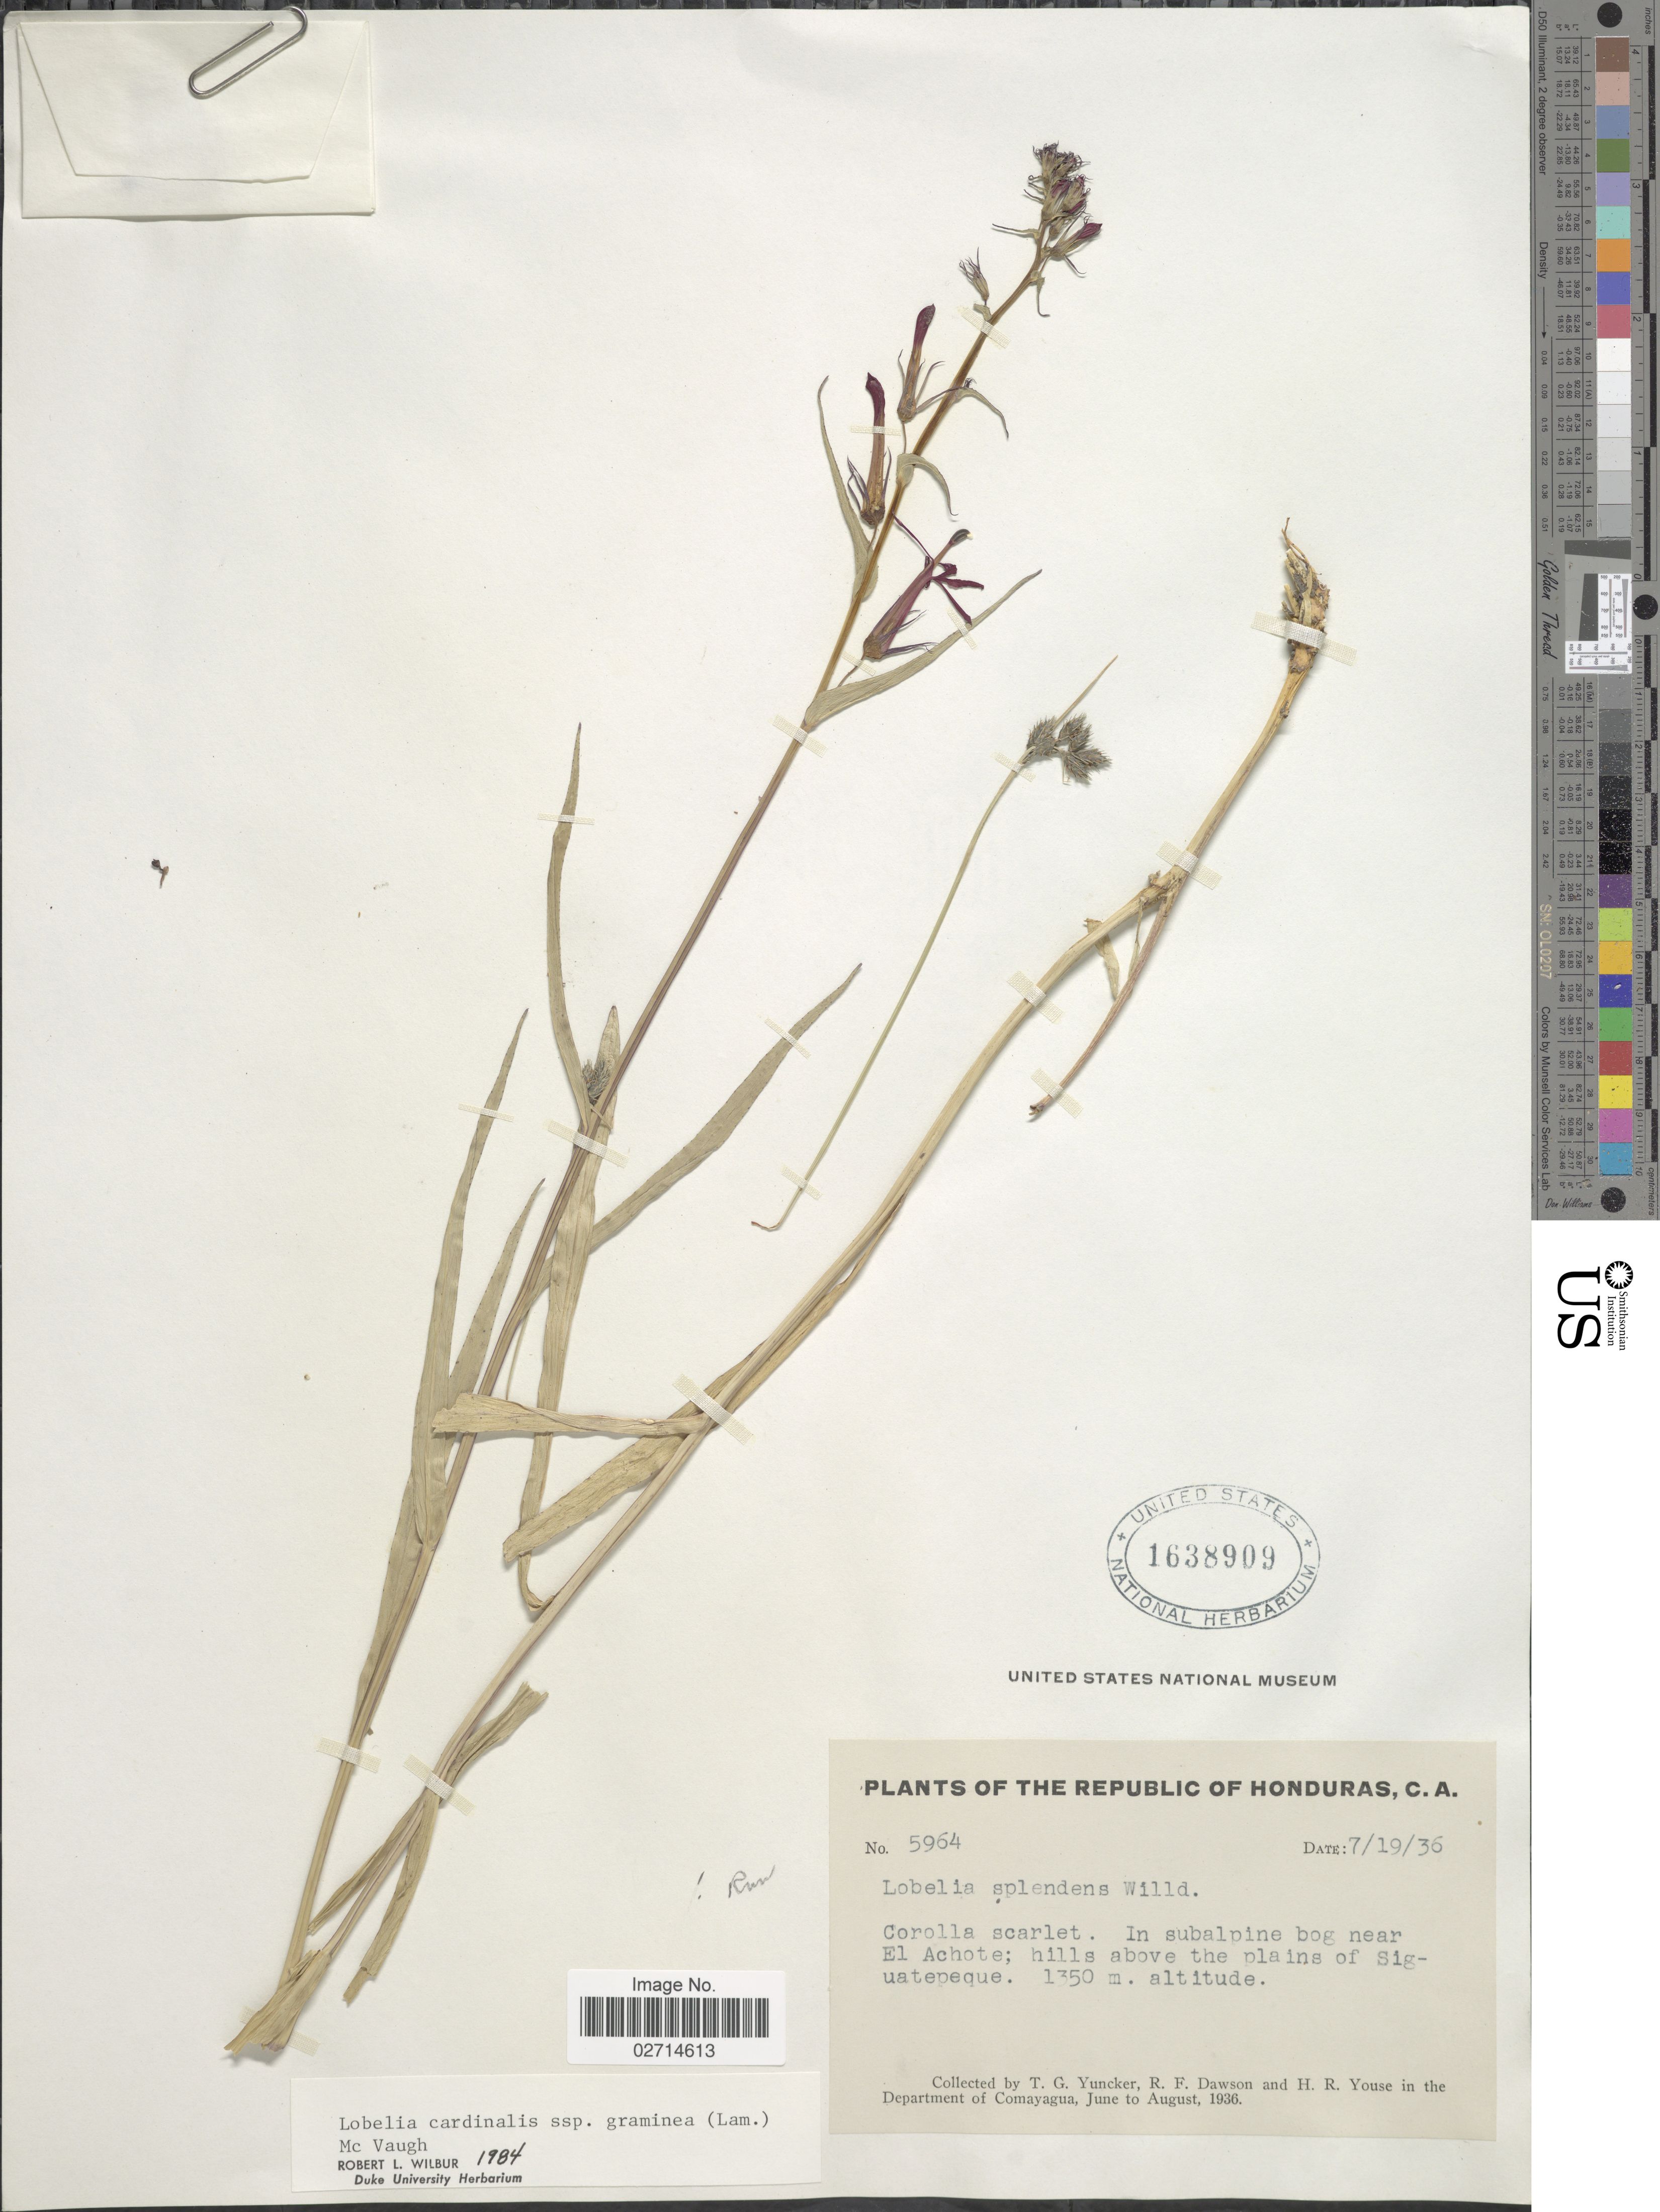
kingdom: Plantae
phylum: Tracheophyta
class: Magnoliopsida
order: Asterales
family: Campanulaceae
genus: Lobelia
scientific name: Lobelia cardinalis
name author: L.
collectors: T. G. Yuncker, R. F. Dawson & H. Youse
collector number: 5964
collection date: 1936-07-19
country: Honduras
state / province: Comayagua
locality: In subalpine bog near El Achote; hills above the plains of Siguatepeque. Department of Comayagua.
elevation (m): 1350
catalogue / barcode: US 1638909